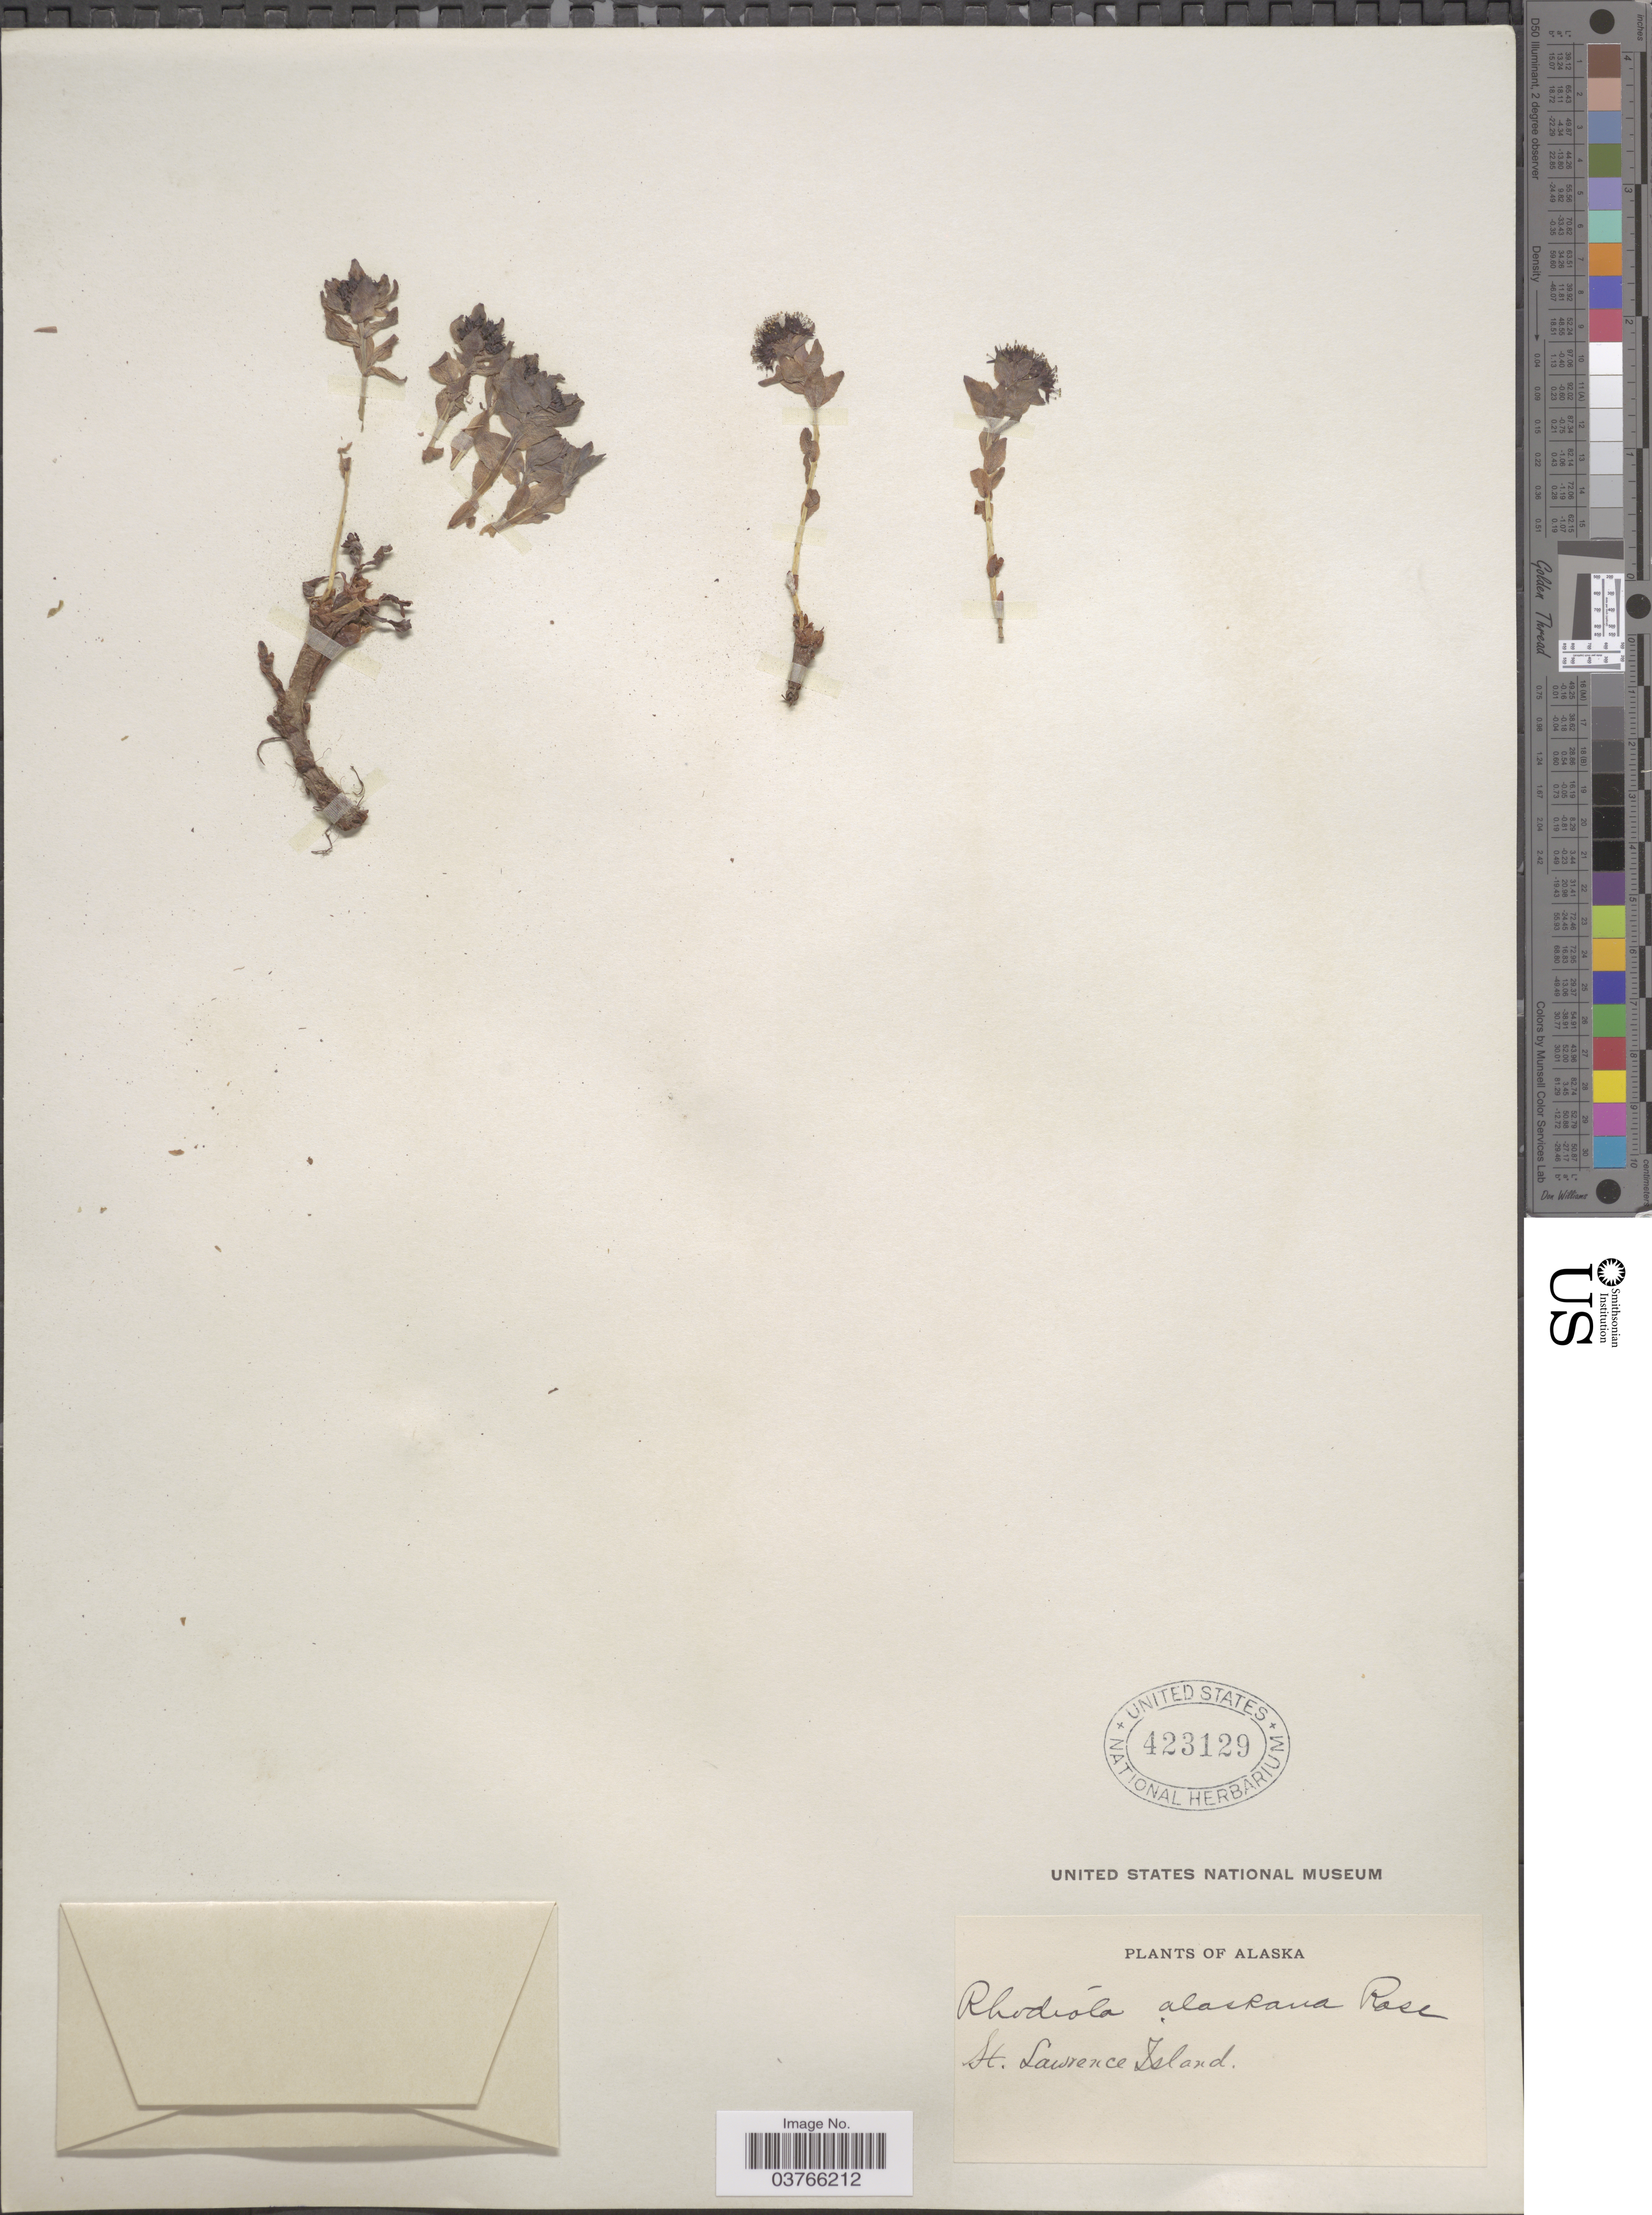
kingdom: Plantae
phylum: Tracheophyta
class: Magnoliopsida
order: Saxifragales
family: Crassulaceae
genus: Rhodiola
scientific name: Rhodiola integrifolia subsp. integrifolia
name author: Raf.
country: United States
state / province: Alaska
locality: St. Lawrence Island.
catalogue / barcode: US 423129